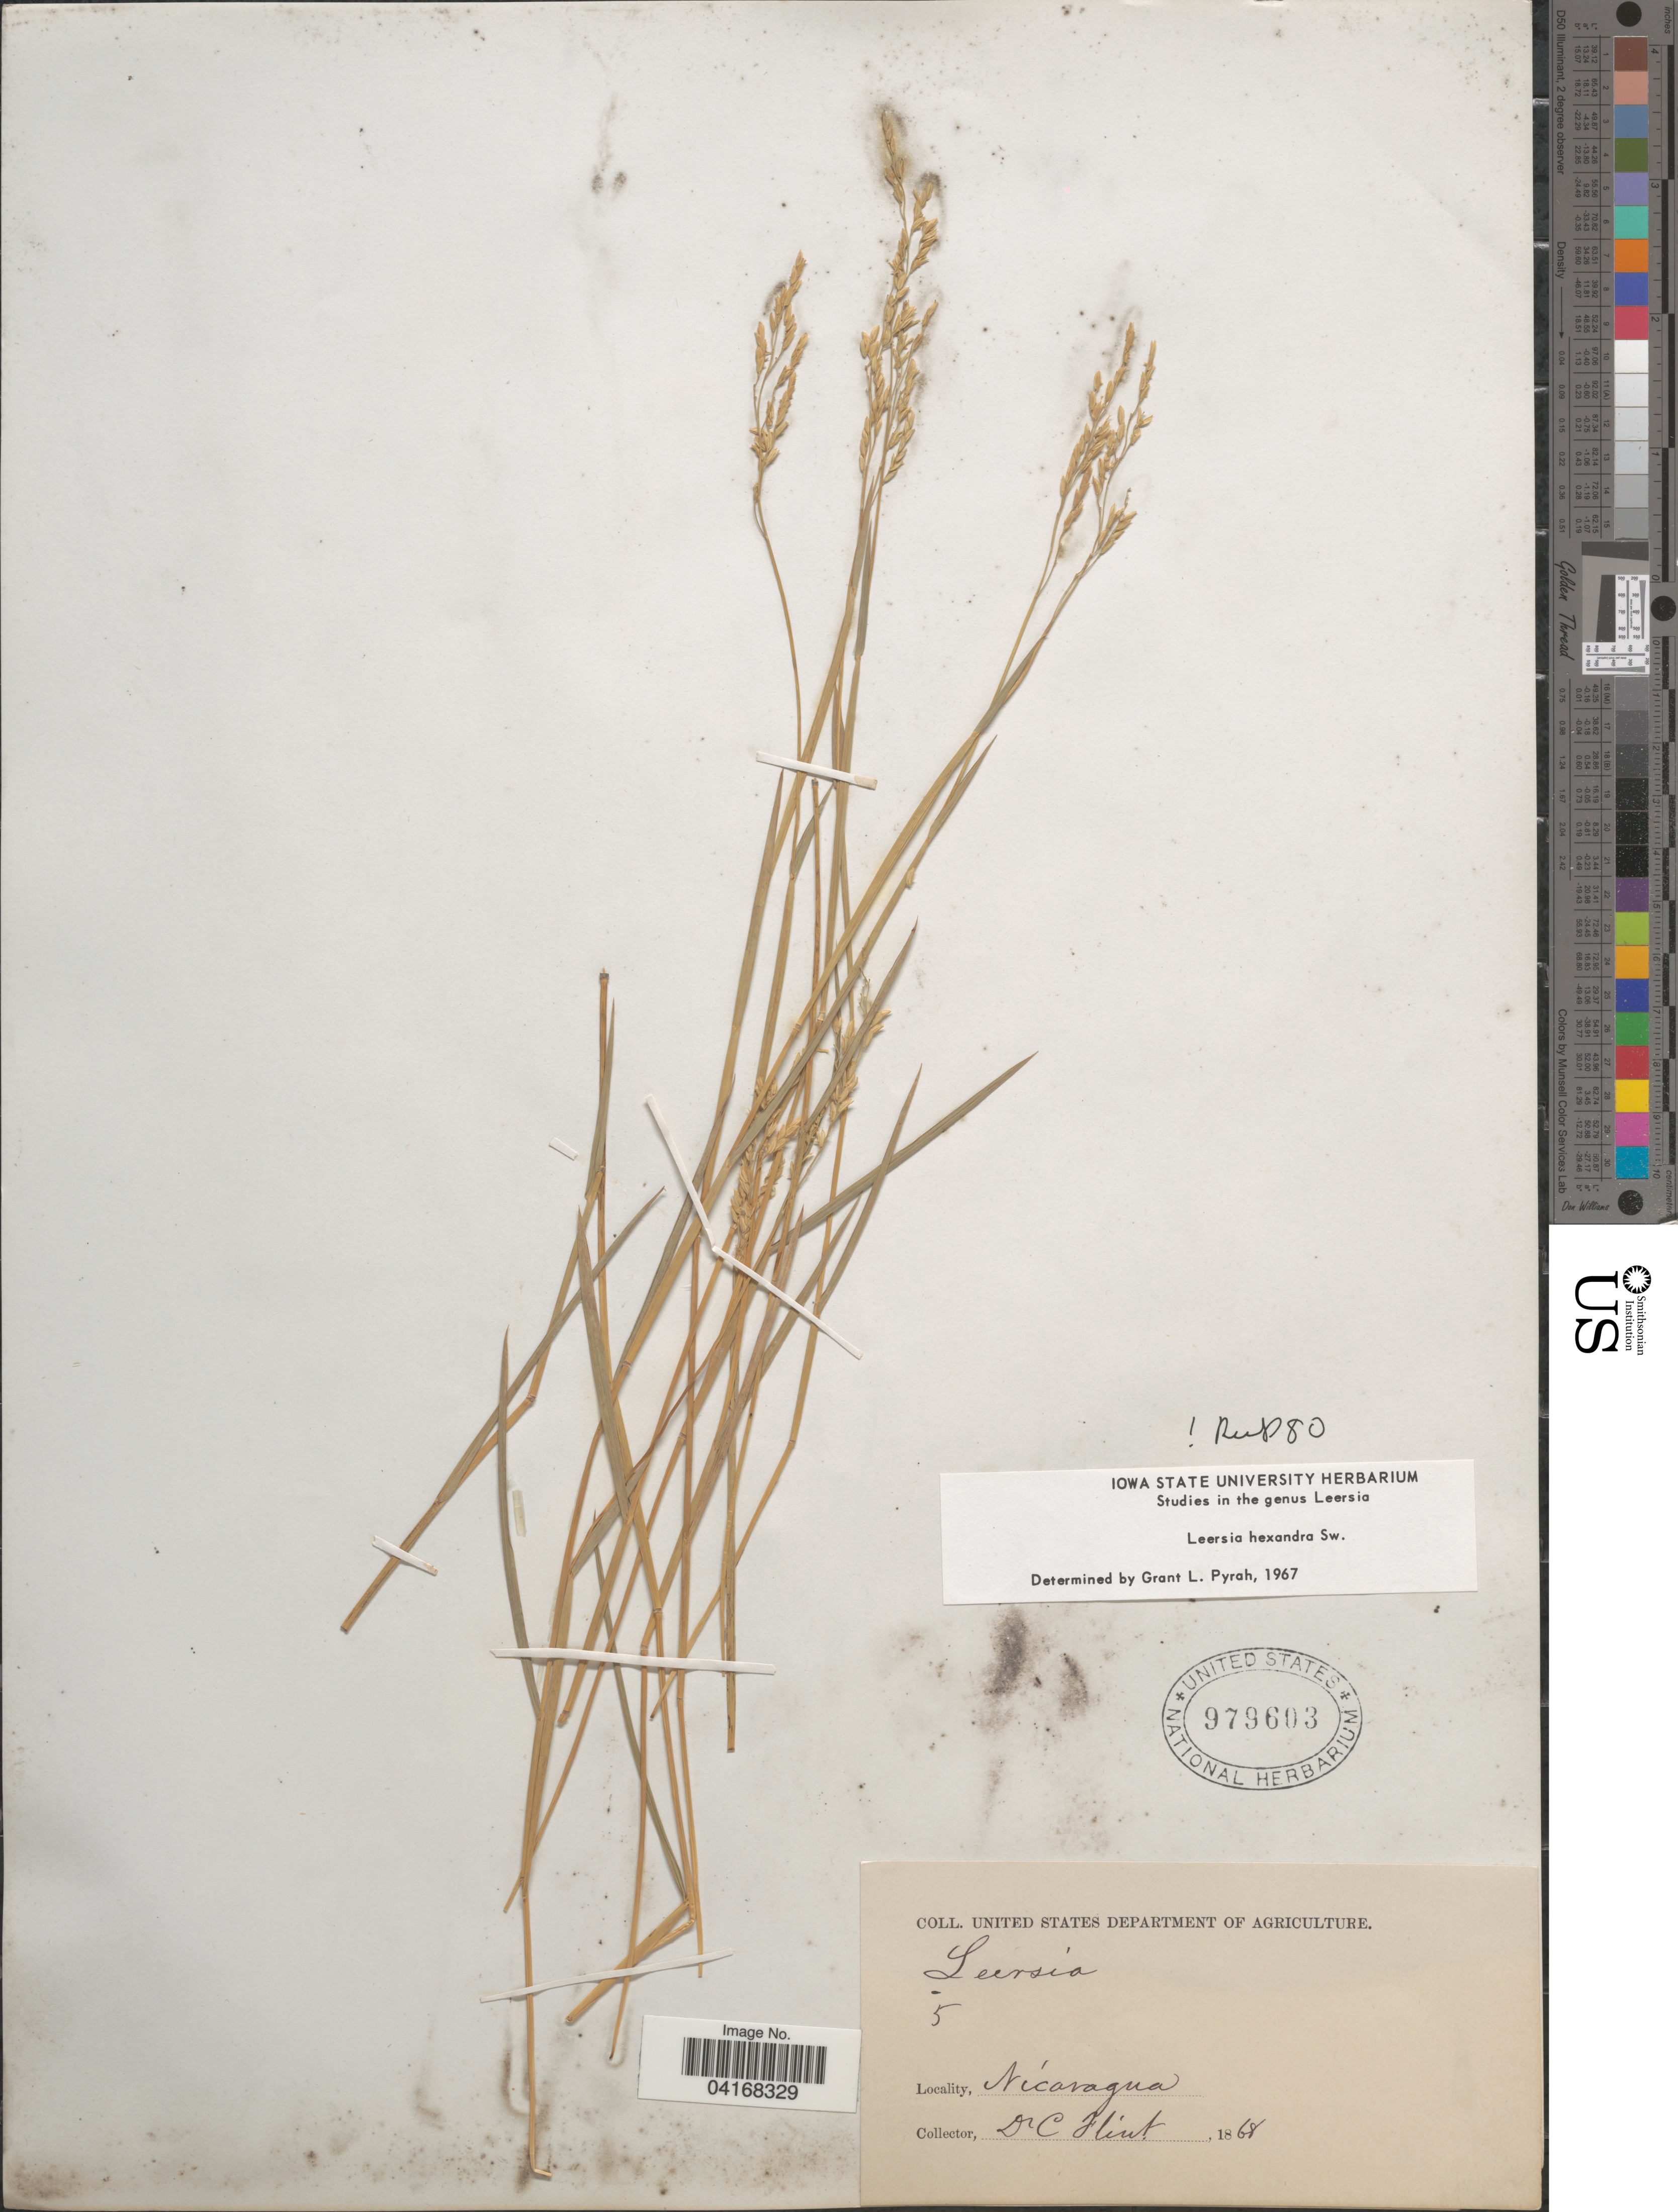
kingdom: Plantae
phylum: Tracheophyta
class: Liliopsida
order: Poales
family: Poaceae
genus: Leersia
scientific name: Leersia hexandra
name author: Sw.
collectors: C. Flint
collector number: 5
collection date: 1868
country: Nicaragua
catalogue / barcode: US 979603